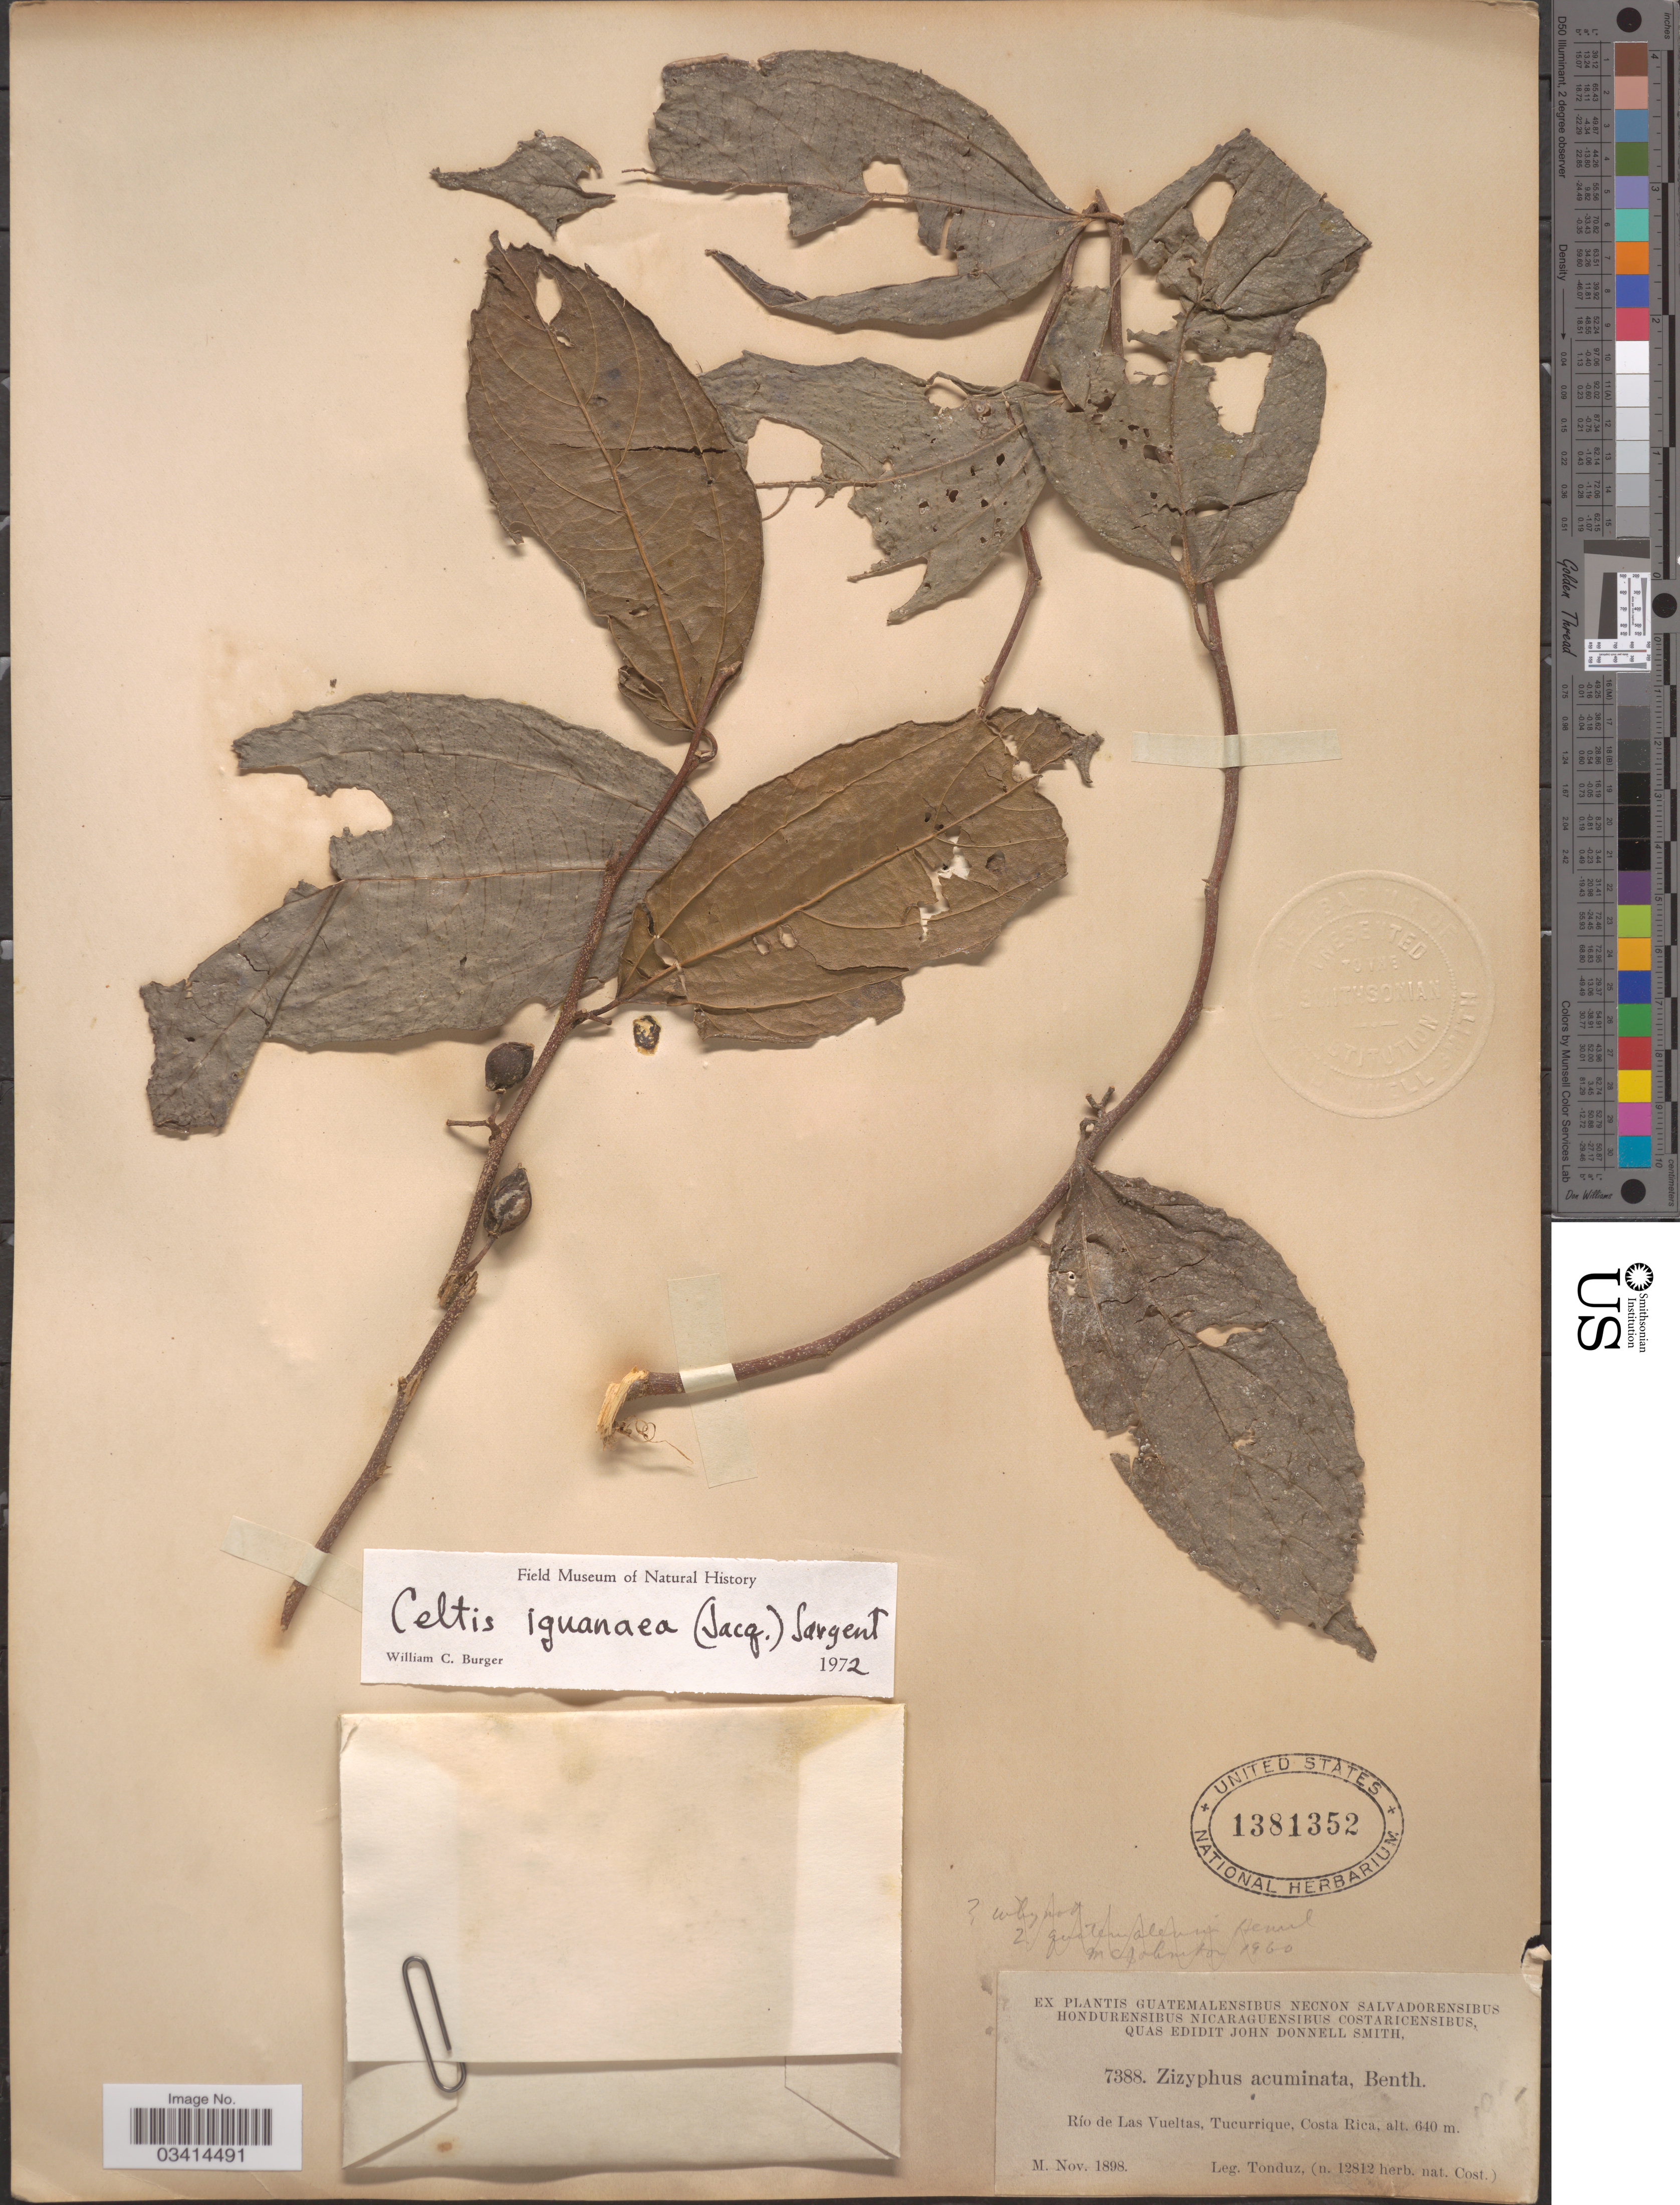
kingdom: Plantae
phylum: Tracheophyta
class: Magnoliopsida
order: Rosales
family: Cannabaceae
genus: Celtis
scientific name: Celtis iguanaea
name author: (Jacq.) Sarg.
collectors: Tonduz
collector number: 7388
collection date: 1898-11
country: Costa Rica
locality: Río de Las Vueltas, Tucurrique.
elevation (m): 640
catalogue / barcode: US 1381352